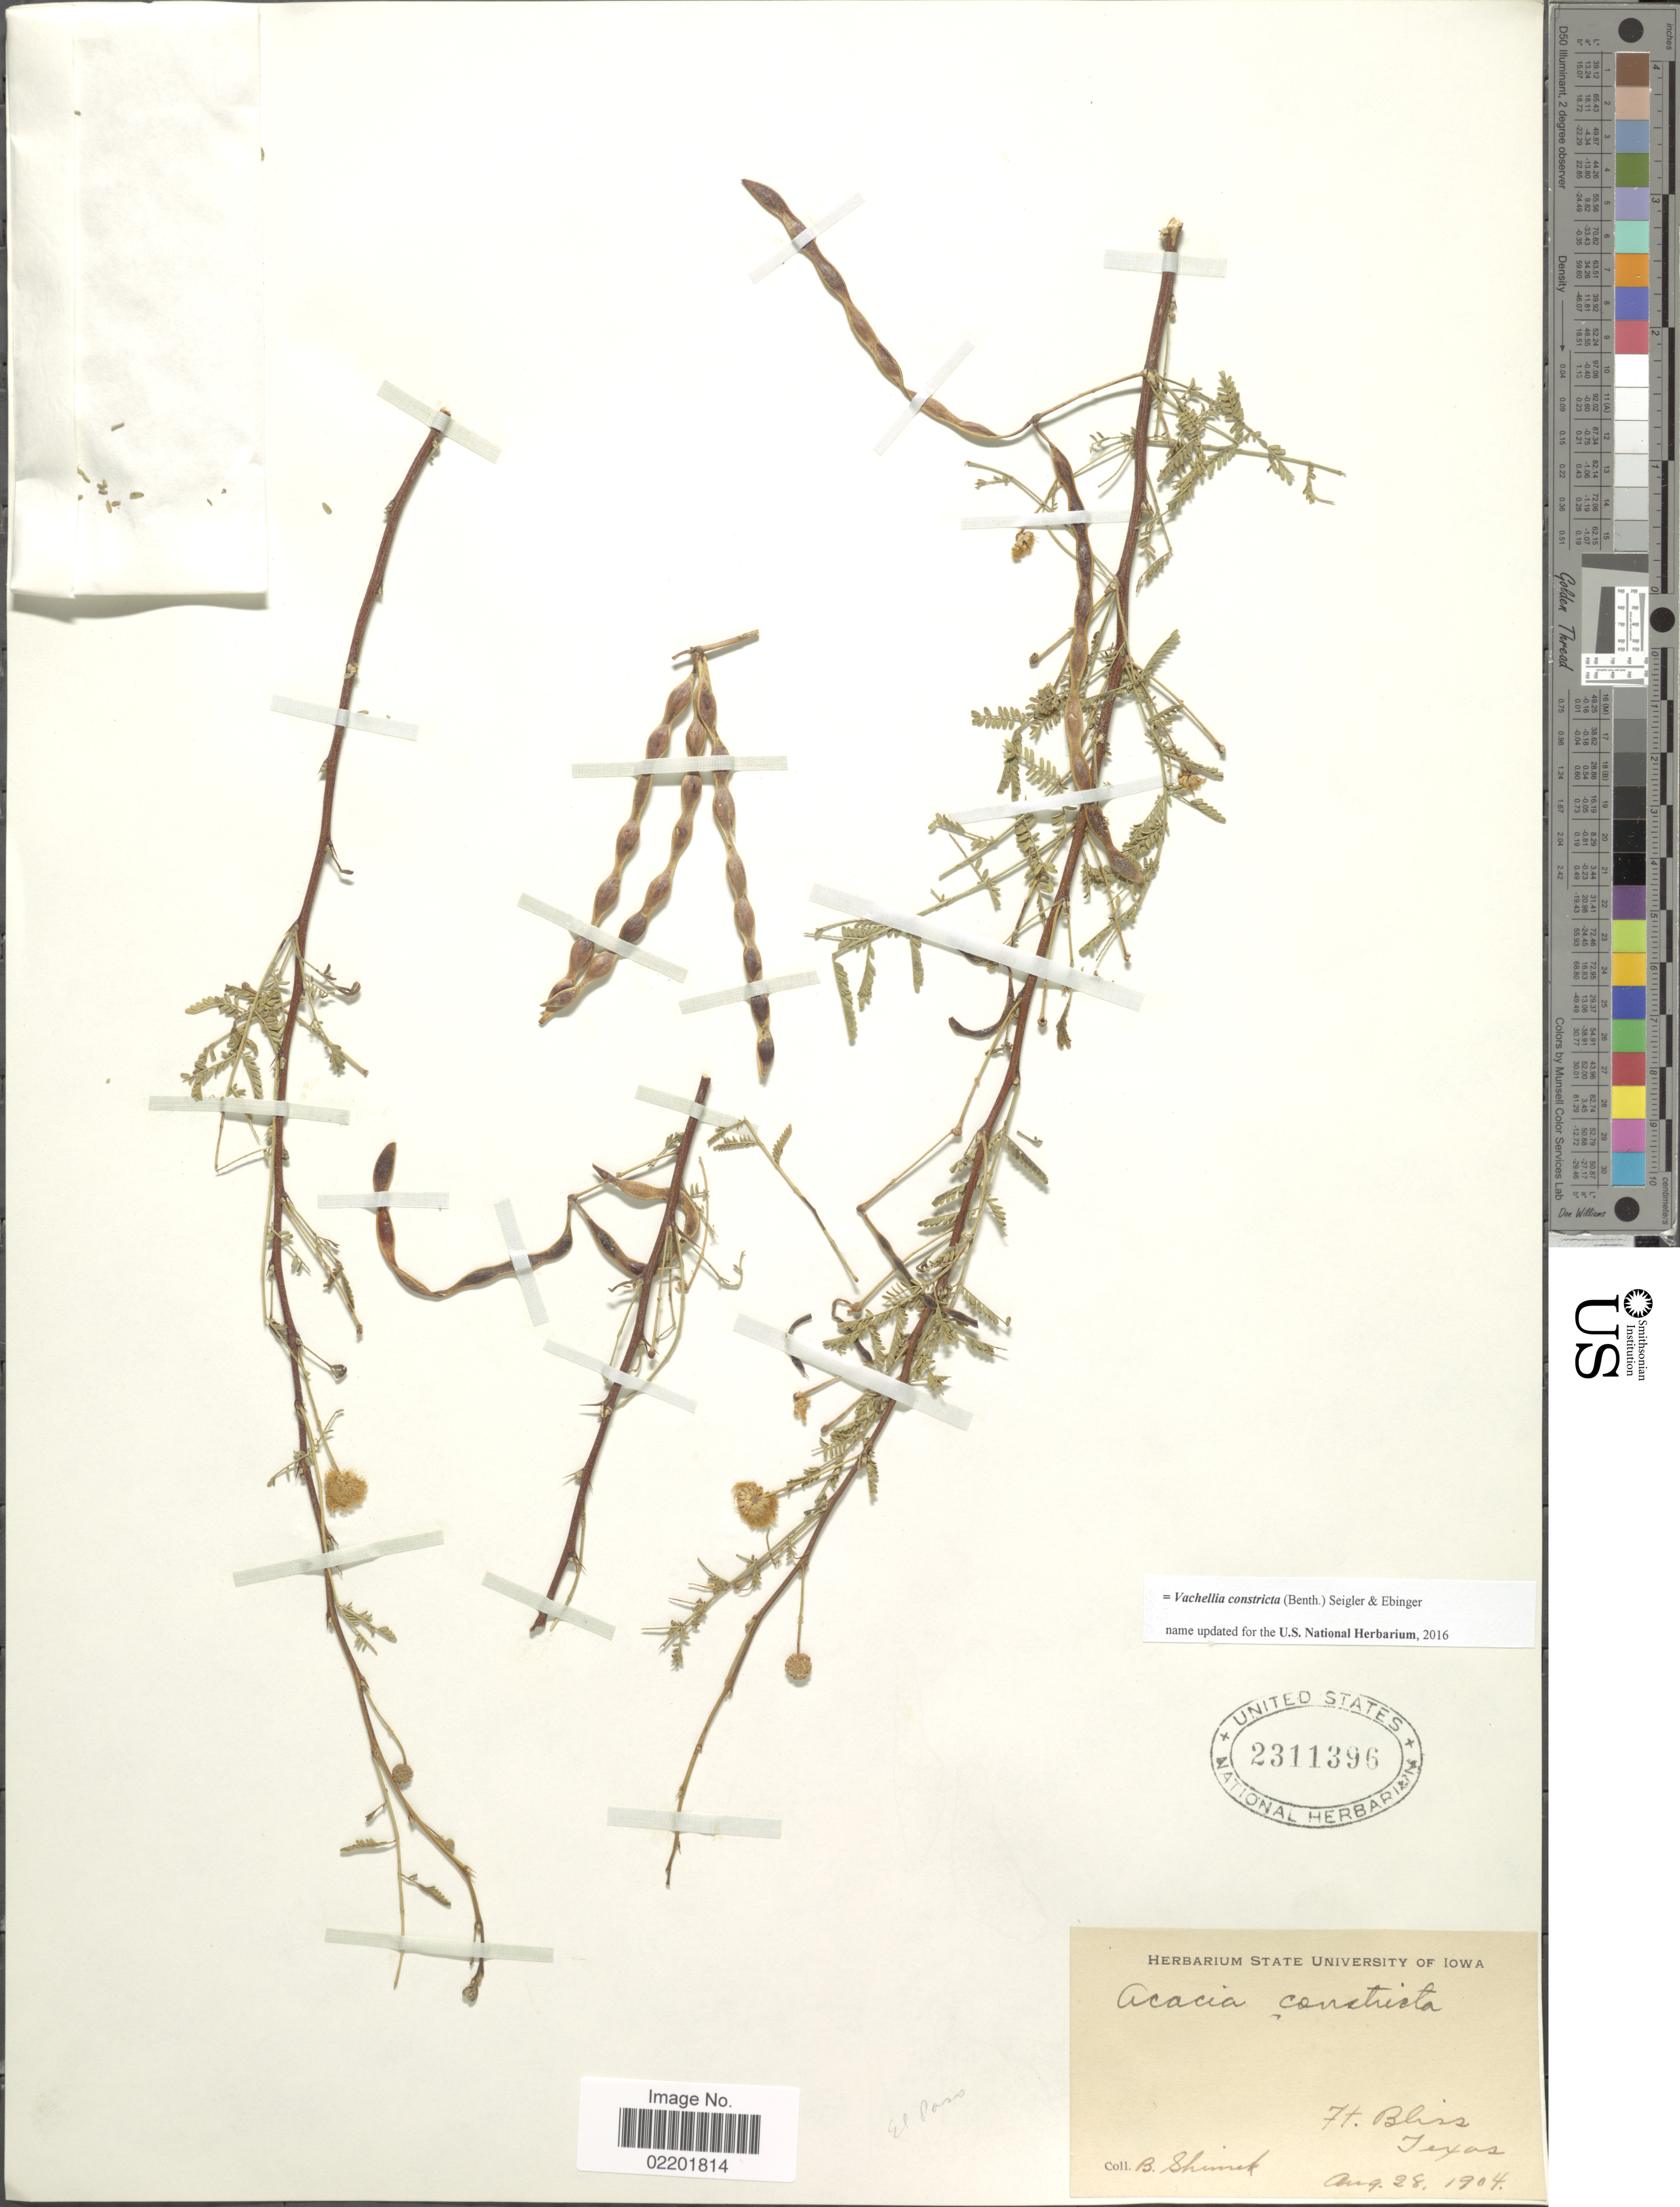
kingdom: Plantae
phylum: Tracheophyta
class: Magnoliopsida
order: Fabales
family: Fabaceae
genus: Vachellia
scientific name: Vachellia constricta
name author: (Benth.) Seigler & Ebinger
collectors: B. Shimek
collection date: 1904-08-28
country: United States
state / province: Texas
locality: Ft. Bliss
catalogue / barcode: US 2311396